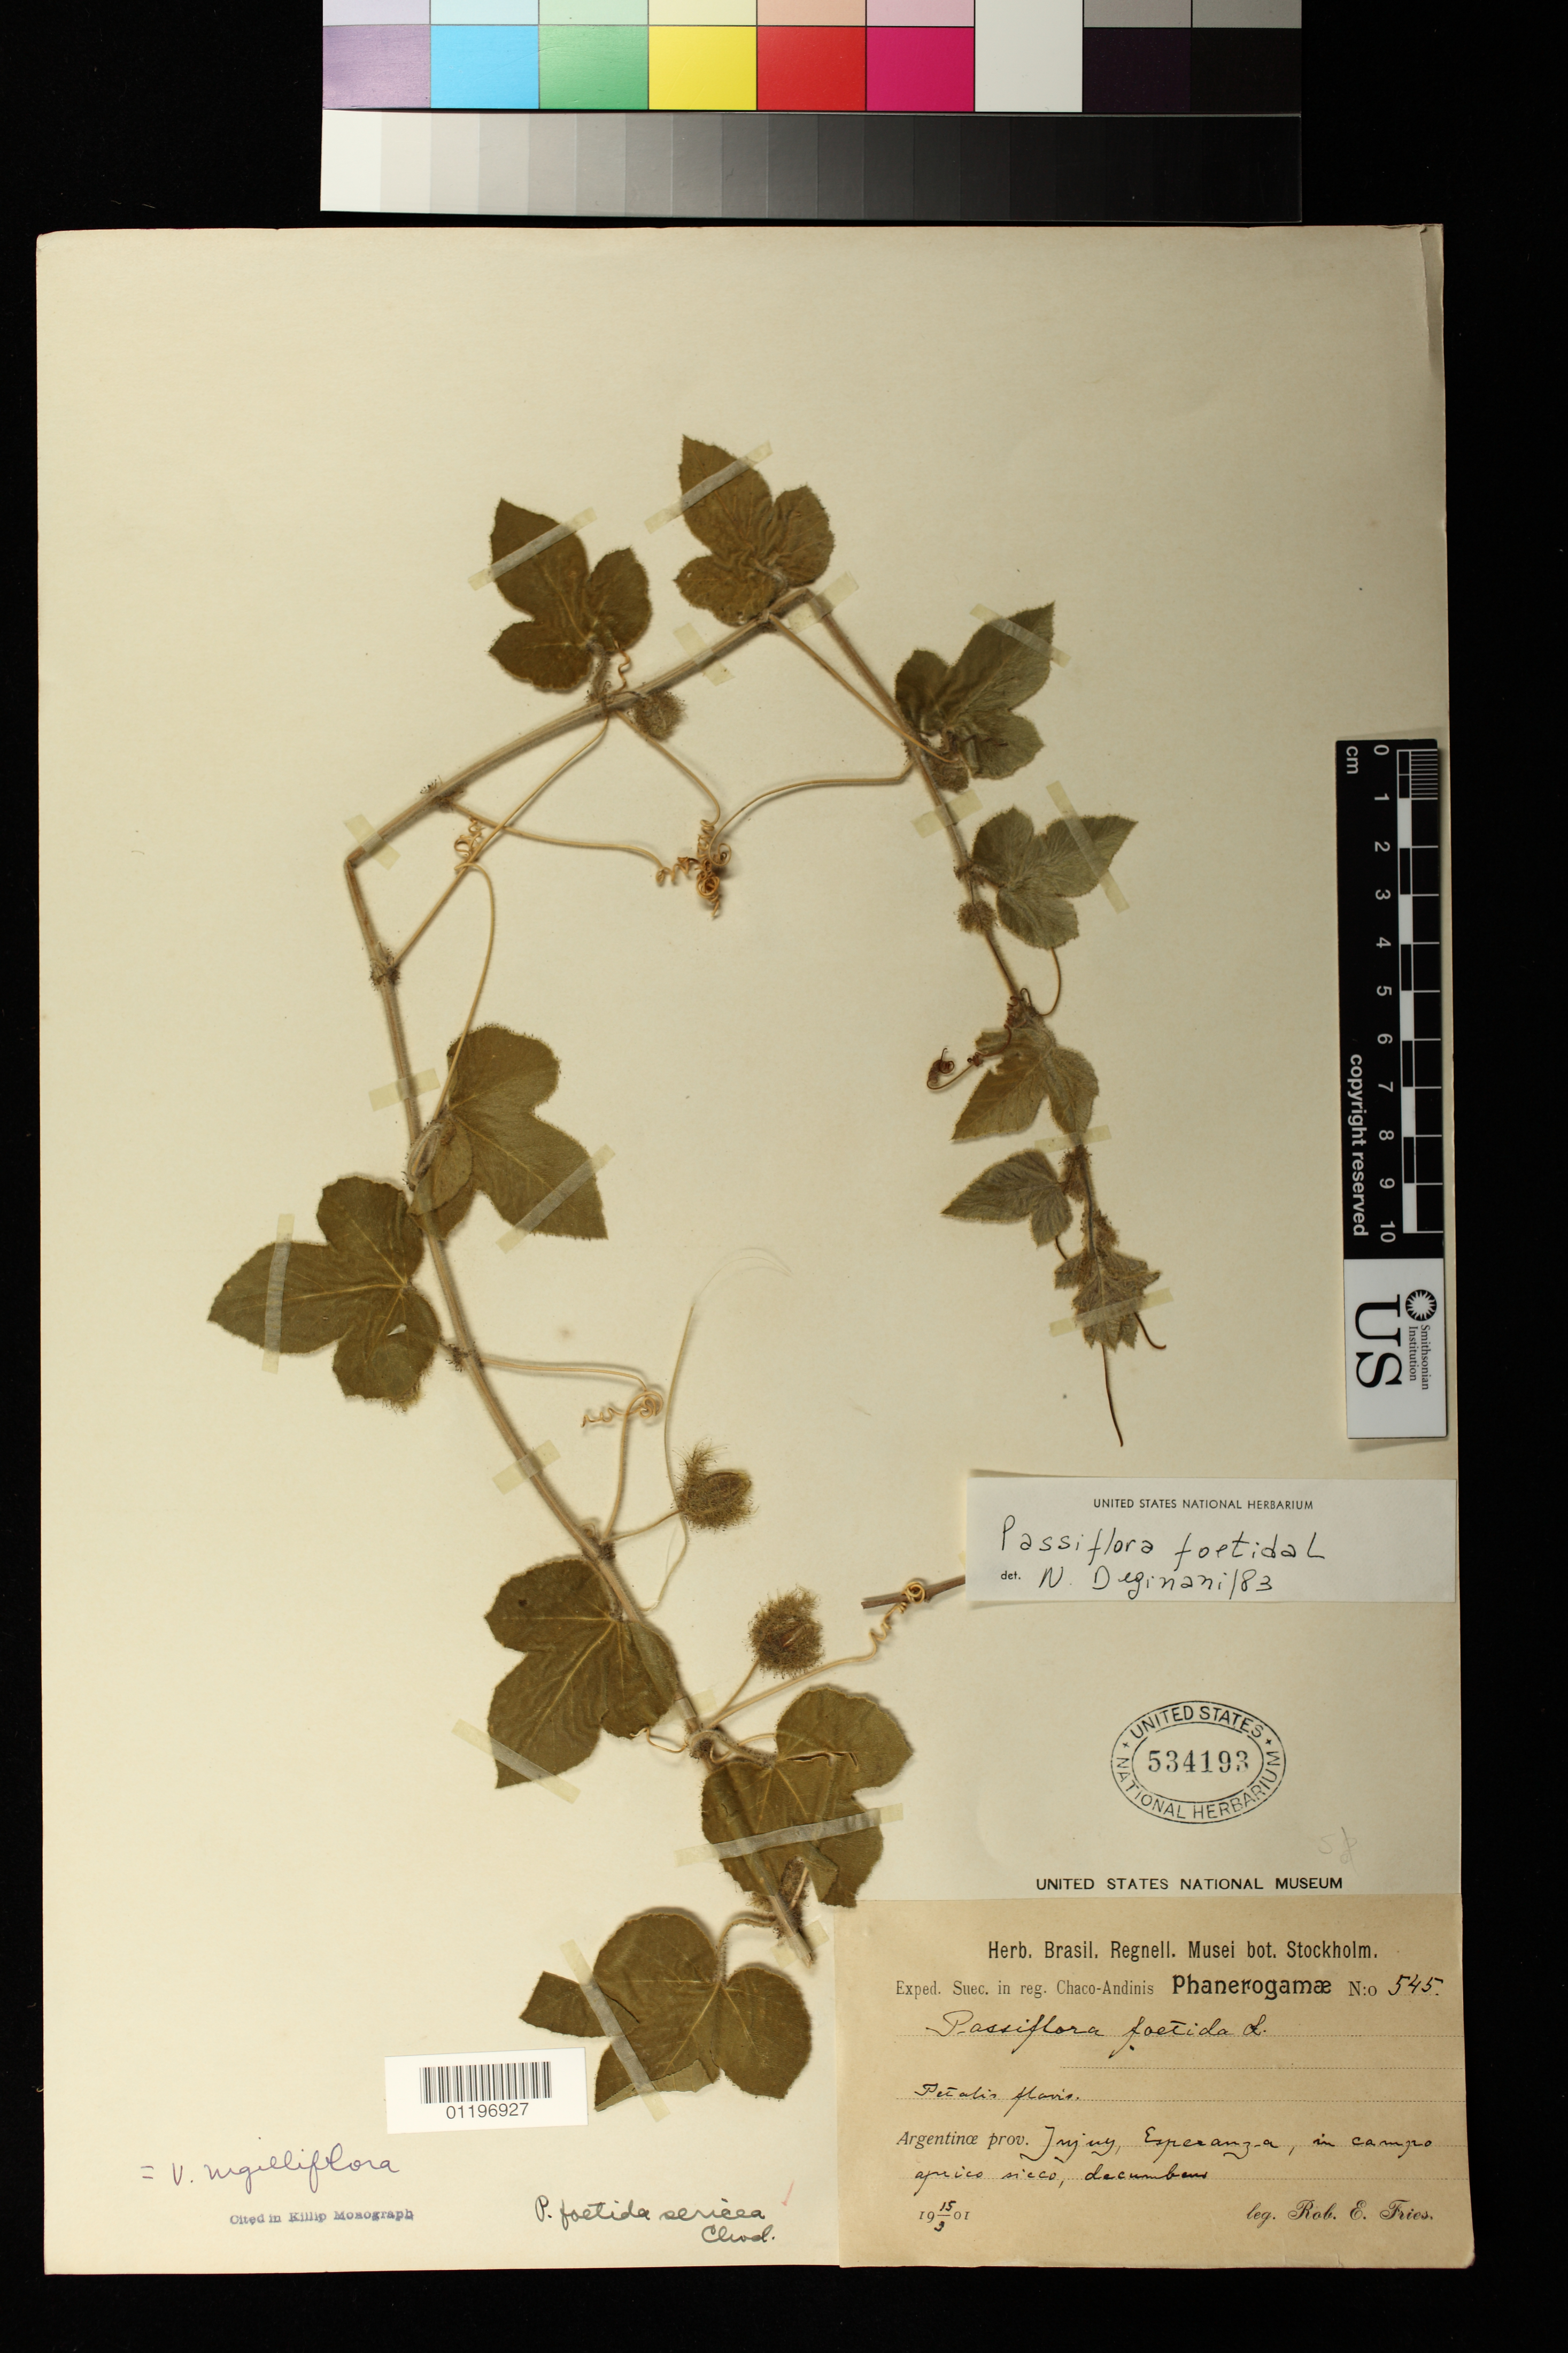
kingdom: Plantae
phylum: Tracheophyta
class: Magnoliopsida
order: Malpighiales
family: Passifloraceae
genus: Passiflora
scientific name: Passiflora foetida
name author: L.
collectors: R. E. Fries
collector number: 545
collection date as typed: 15 Mar 1915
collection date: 1915-03-15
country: Argentina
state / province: Jujuy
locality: Chaco-Andinis. Jujoy, Esperanza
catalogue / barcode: US 534193